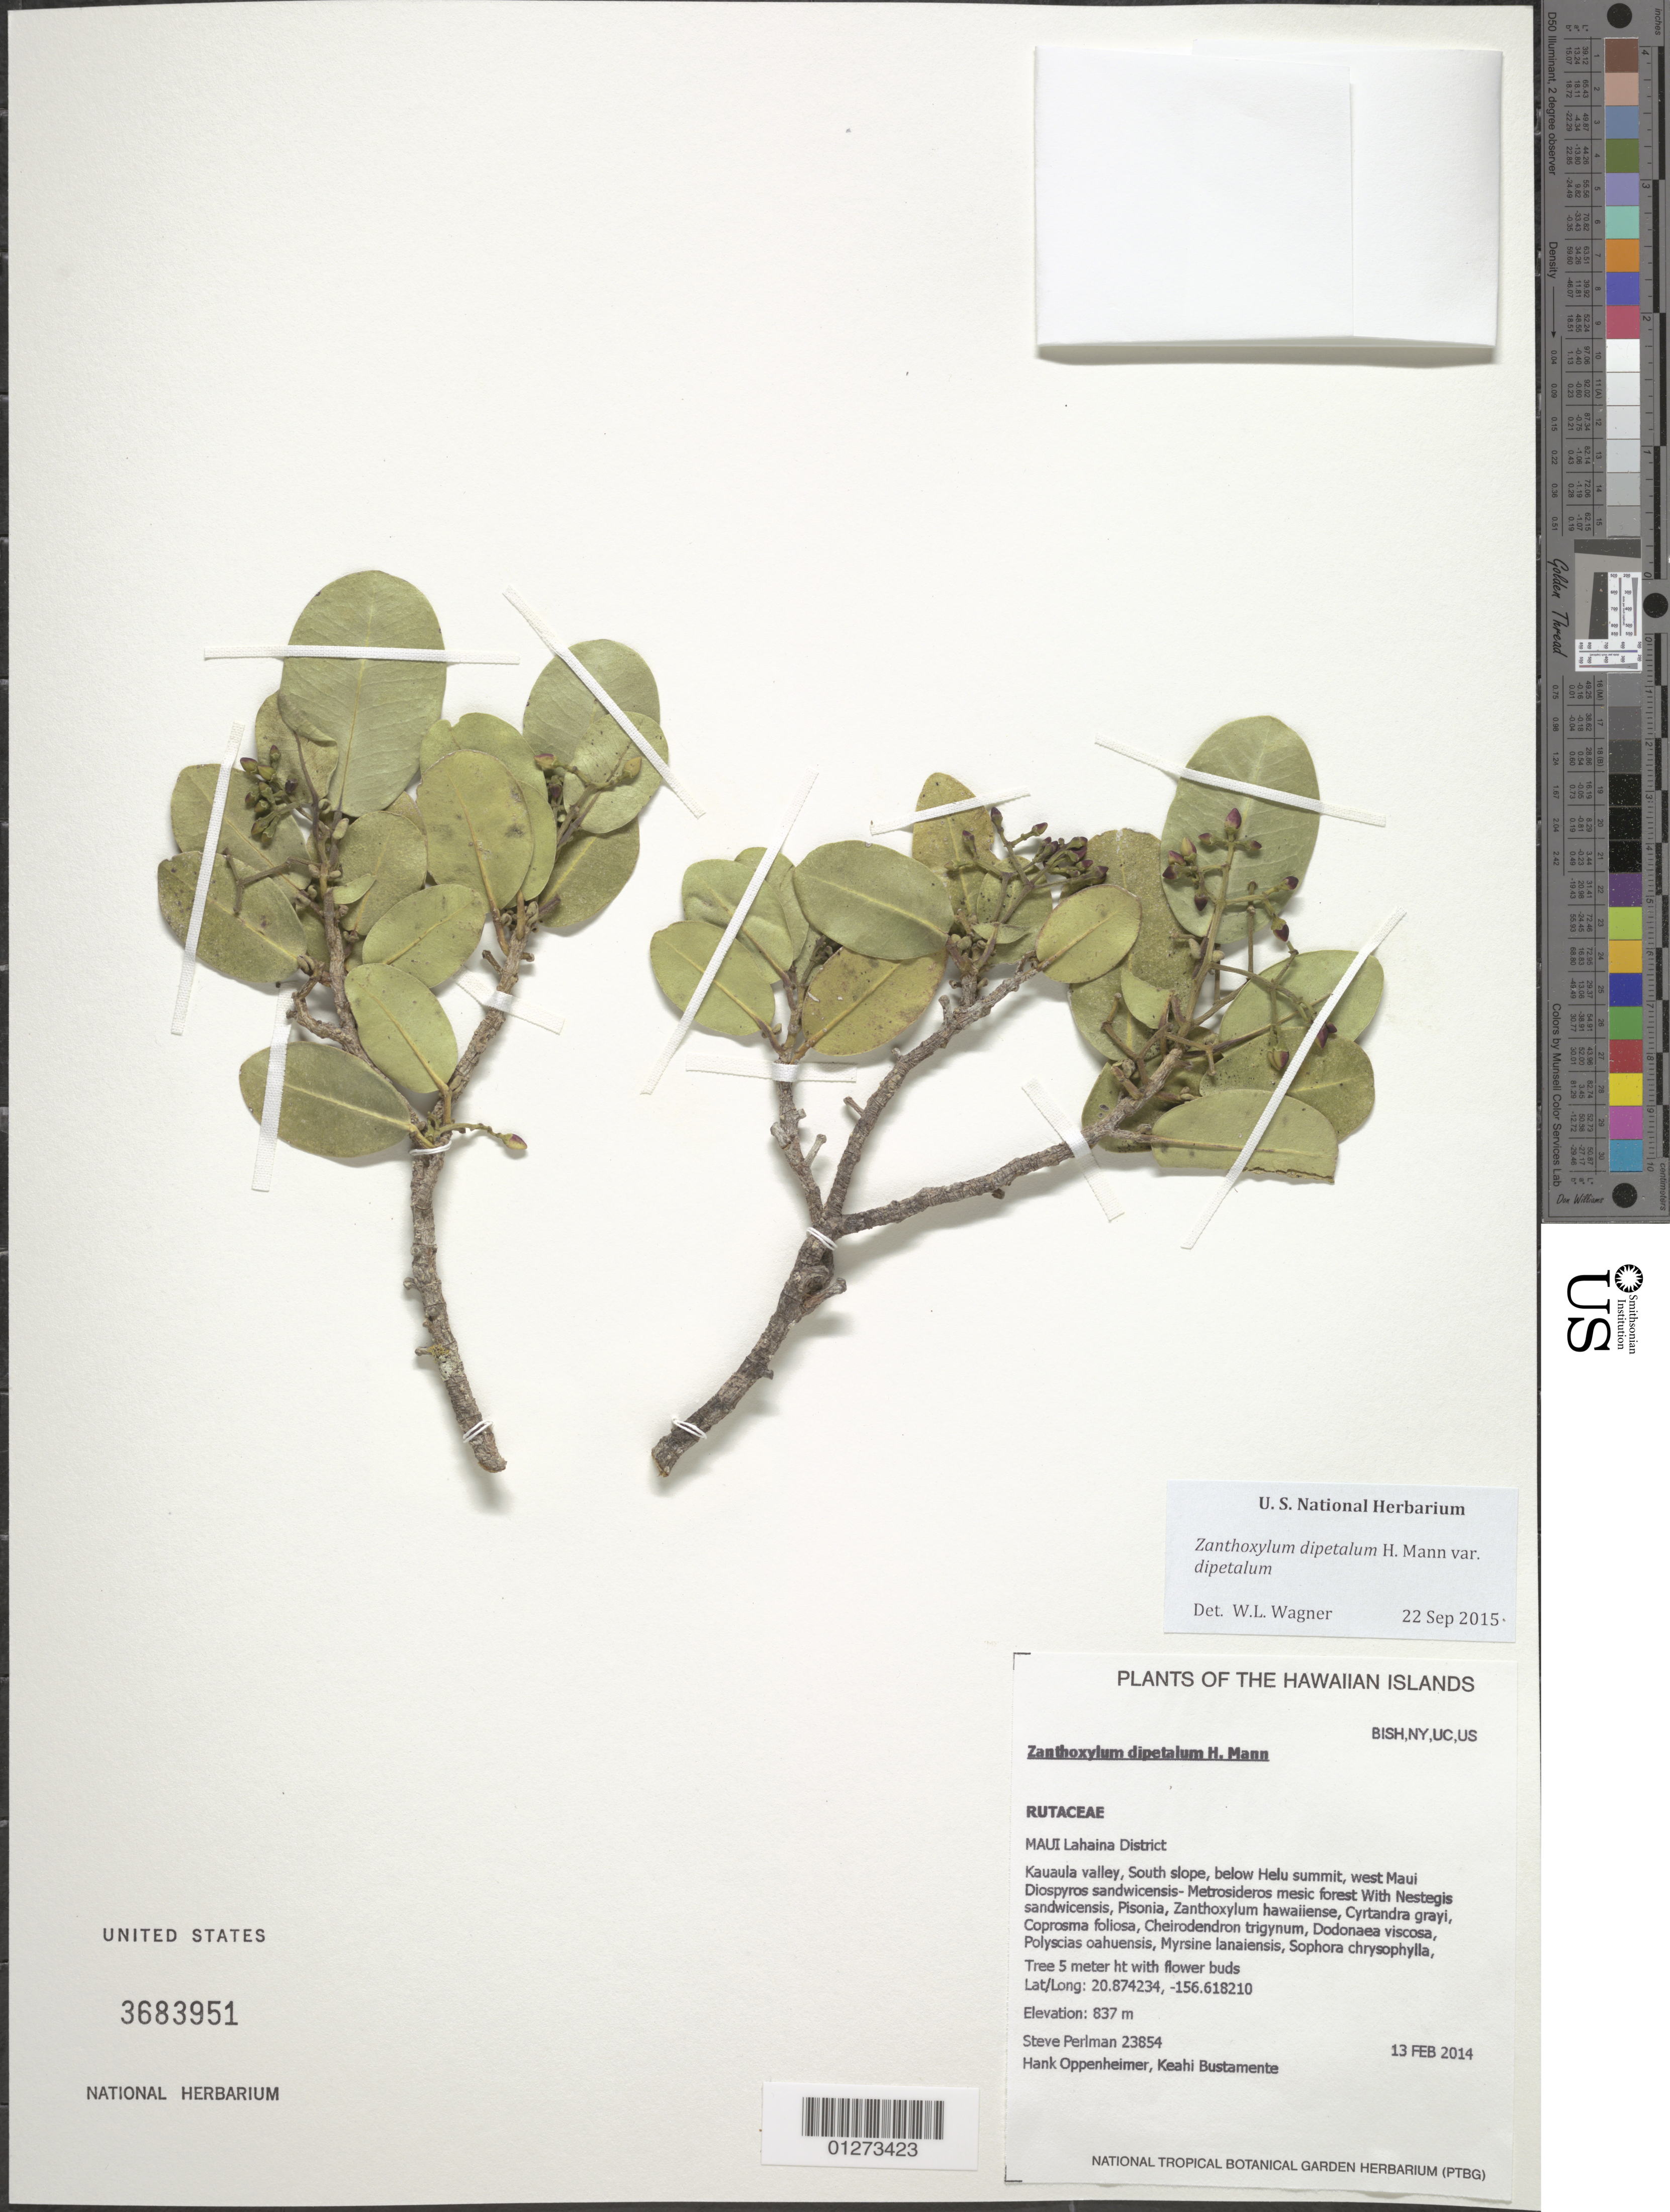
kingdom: Plantae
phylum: Tracheophyta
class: Magnoliopsida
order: Sapindales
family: Rutaceae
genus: Zanthoxylum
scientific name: Zanthoxylum dipetalum var. dipetalum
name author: H. Mann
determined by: Wagner, W. L., (BOT), Smithsonian Institution - National Museum of Natural History (UNITED STATES)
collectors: S. P. Perlman, H. L. Oppenheimer & K. M. Bustamente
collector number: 23854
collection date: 2014-02-13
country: United States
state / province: Hawaii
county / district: Maui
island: Maui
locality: Lahaina District, Kauaula Valley, south slope, below Helu summit, West Maui.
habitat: Mesic forest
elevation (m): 837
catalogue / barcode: US 3683951